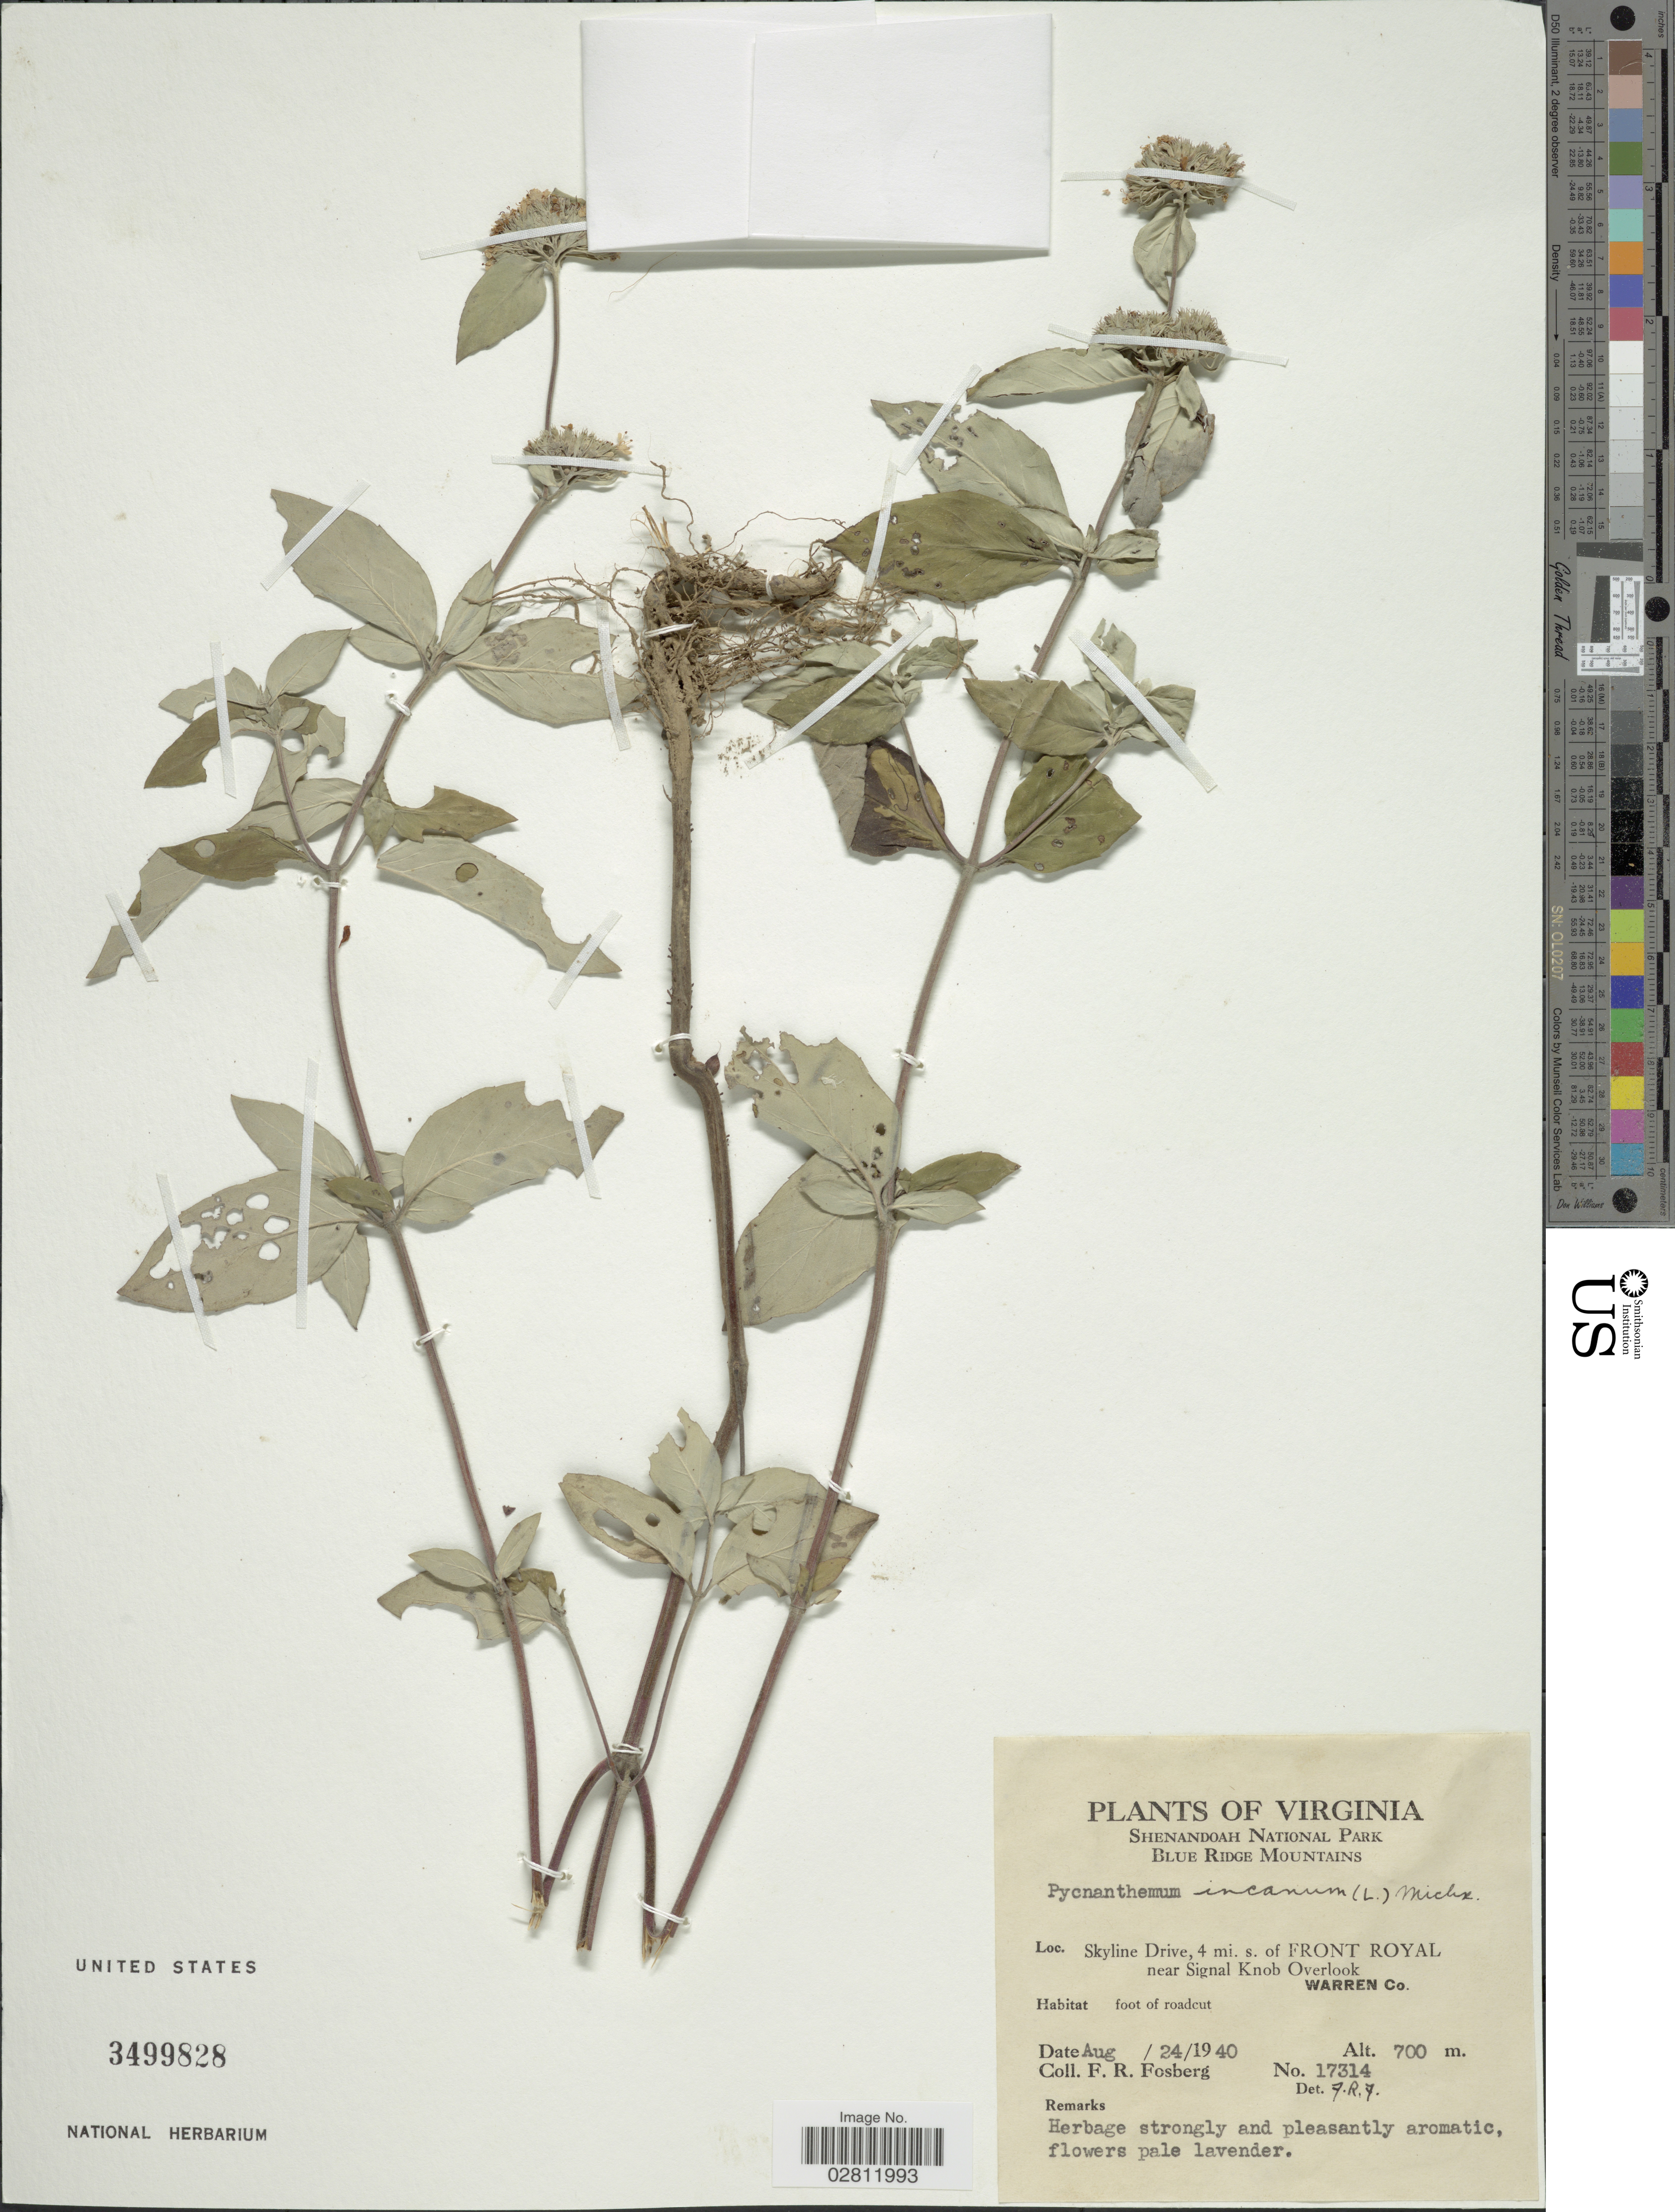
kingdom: Plantae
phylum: Tracheophyta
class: Magnoliopsida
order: Lamiales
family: Lamiaceae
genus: Pycnanthemum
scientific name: Pycnanthemum incanum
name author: (L.) Michx.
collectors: F. R. Fosberg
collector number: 17314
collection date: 1940-08-24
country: United States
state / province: Virginia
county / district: Warren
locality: Shenandoah National Park. Blue Ridge Mountains. Skyline Drive, 4 mi. s. of Front Royal near Signal Knob Overlook. Warren Co.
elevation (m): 700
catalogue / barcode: US 3499828